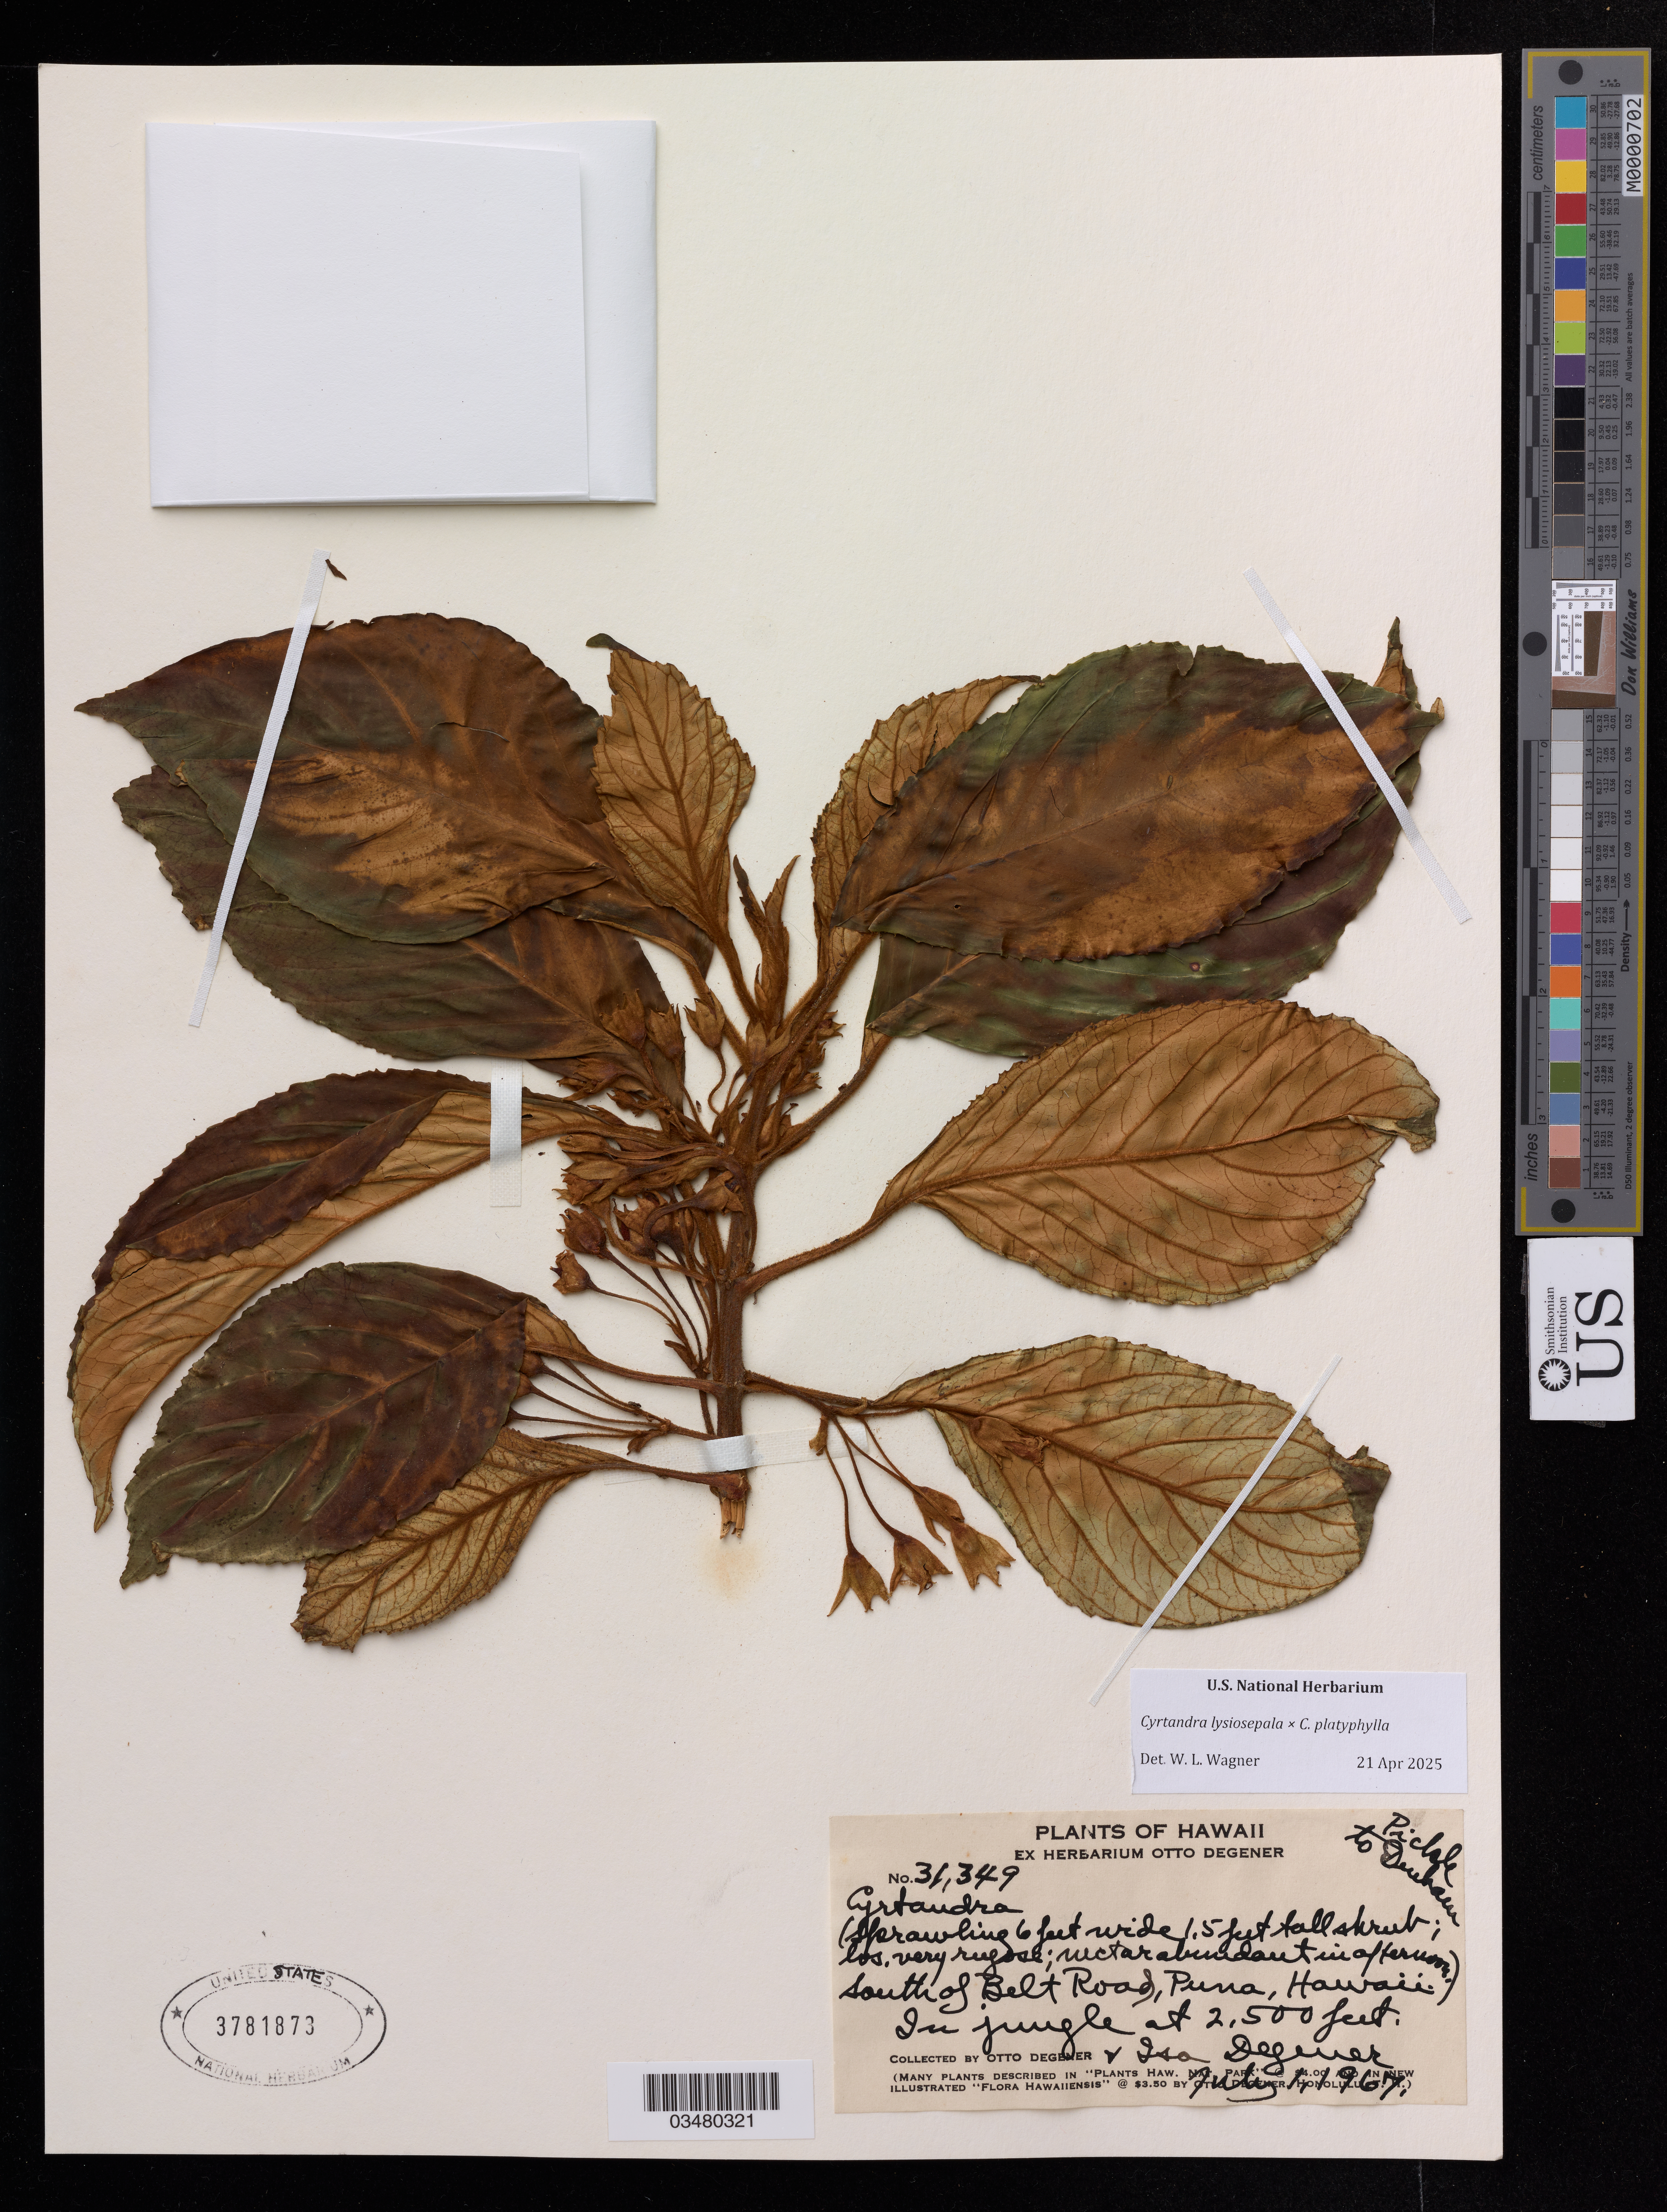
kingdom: Plantae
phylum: Tracheophyta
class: Magnoliopsida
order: Lamiales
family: Gesneriaceae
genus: Cyrtandra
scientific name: Cyrtandra lysiosepala x C. platyphylla A. Gray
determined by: Wagner, W. L., (BOT), Smithsonian Institution - National Museum of Natural History (UNITED STATES)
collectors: O. Degener & I. Degener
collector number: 31349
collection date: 1967-07-01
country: United States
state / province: Hawaii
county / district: Hawaii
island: Hawaii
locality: South of Belt Road, Puna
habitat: Jungle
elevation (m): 762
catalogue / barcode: US 3781873